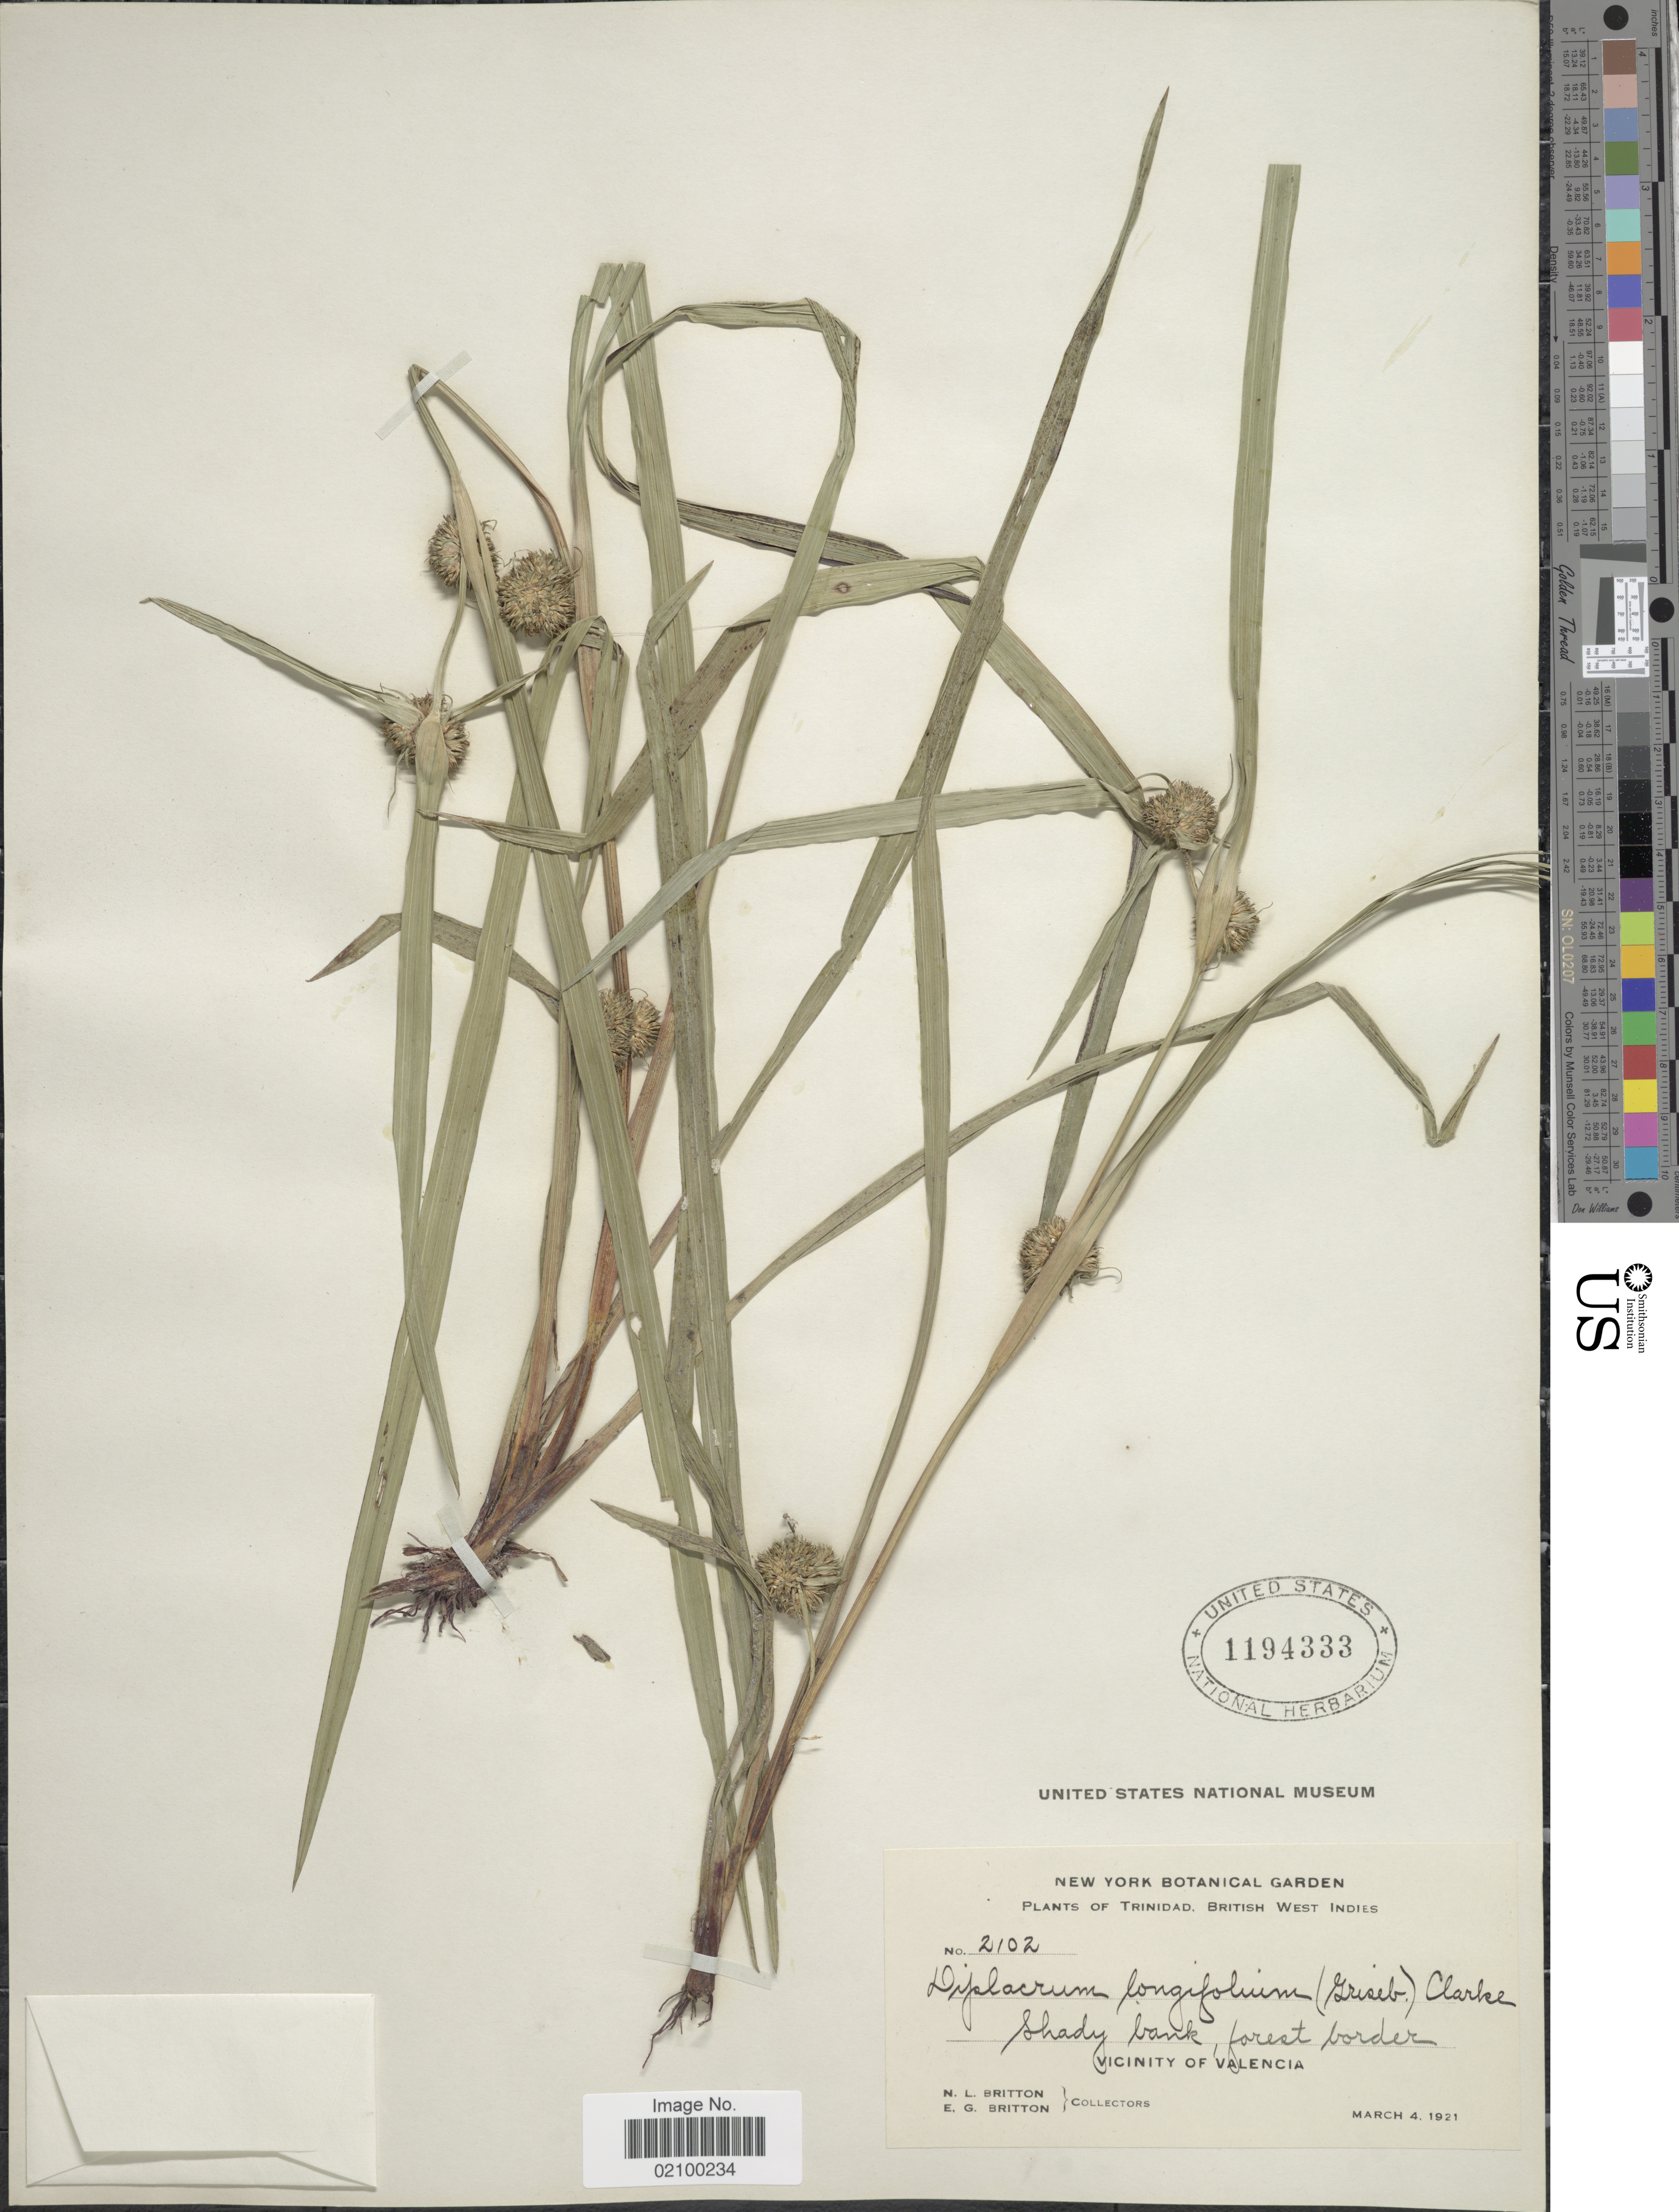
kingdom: Plantae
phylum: Tracheophyta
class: Liliopsida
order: Poales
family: Cyperaceae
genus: Diplacrum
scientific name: Diplacrum capitatum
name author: (Willd.) Boeckeler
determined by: Strong, Mark T., (BOT), Smithsonian Institution - National Museum of Natural History (UNITED STATES)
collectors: N. Britton & E. G. Britton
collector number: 2102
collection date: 1921-03-04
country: Trinidad and Tobago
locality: Trinidad, British West Indies, Vicinity of Valencia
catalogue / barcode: US 1194333